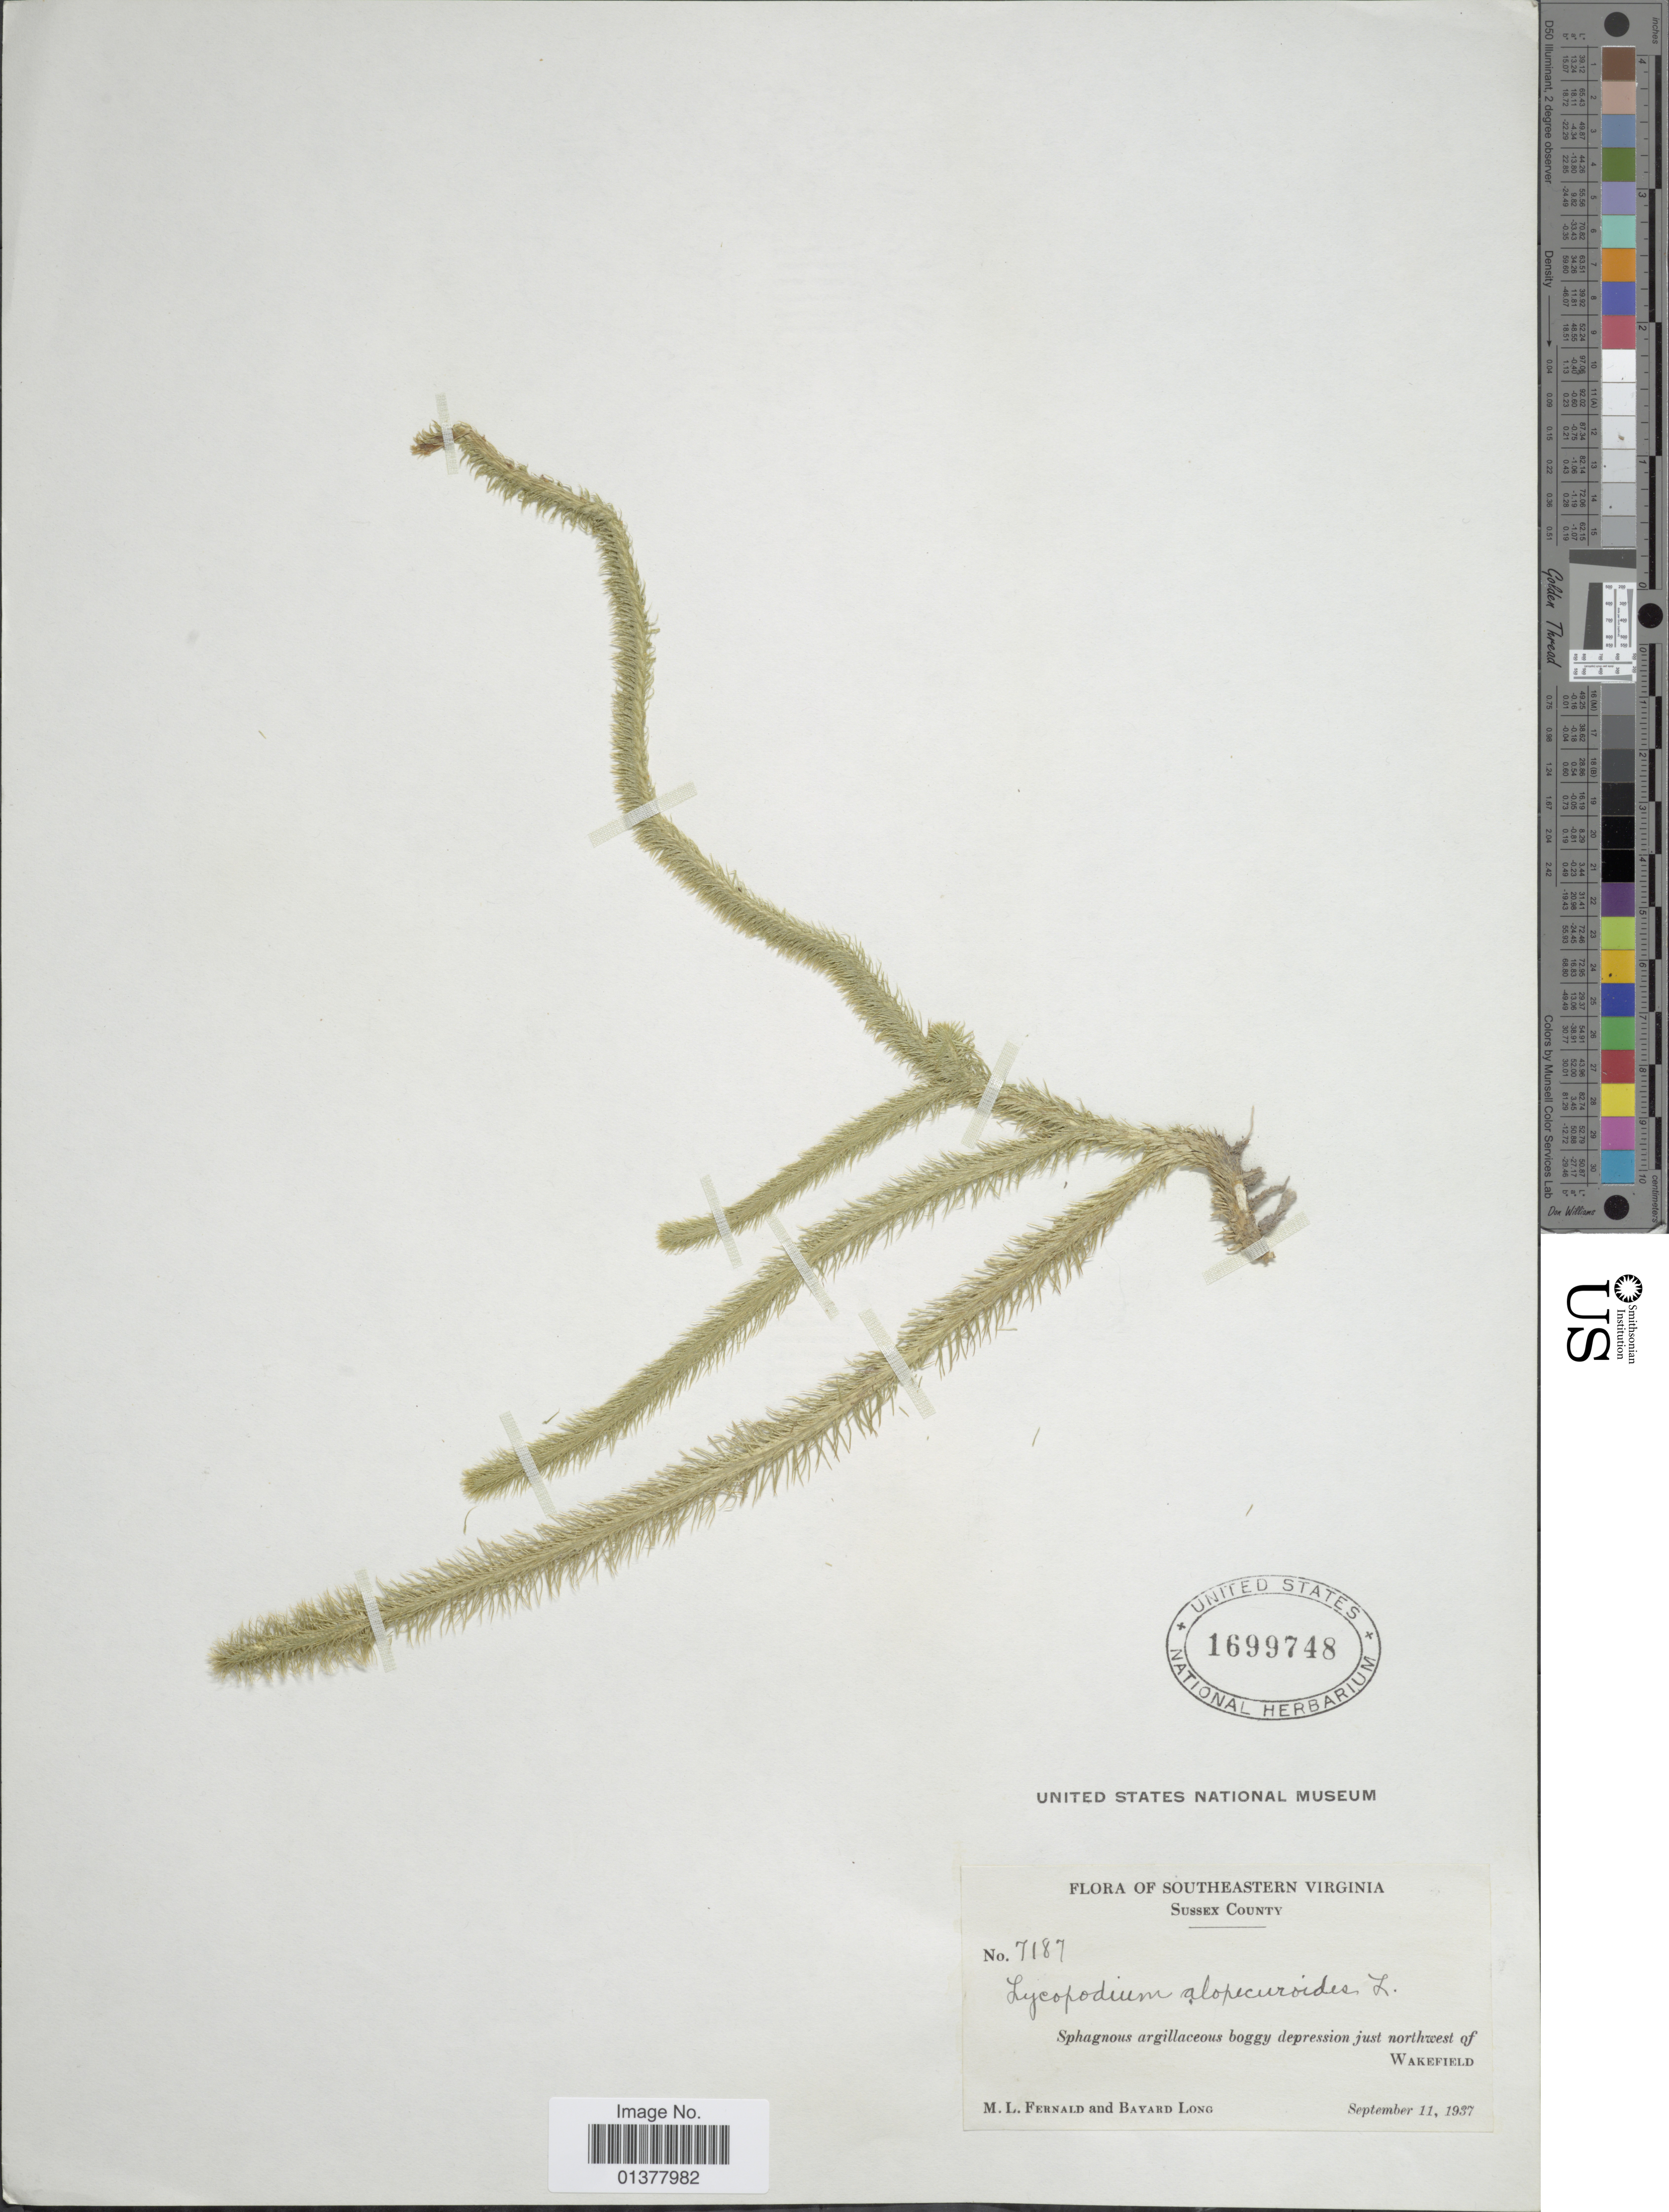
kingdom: Plantae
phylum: Tracheophyta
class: Lycopodiopsida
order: Lycopodiales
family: Lycopodiaceae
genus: Lycopodiella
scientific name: Lycopodiella alopecuroides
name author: (L.) Cranfill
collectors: M. L. Fernald & B. H. Long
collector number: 7187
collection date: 1937-09-11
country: United States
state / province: Virginia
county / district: Sussex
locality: Southeastern Virginia, Sussex County, Sphagnous argillaceous boggy depression just northwest of Wakefield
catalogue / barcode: US 1699748